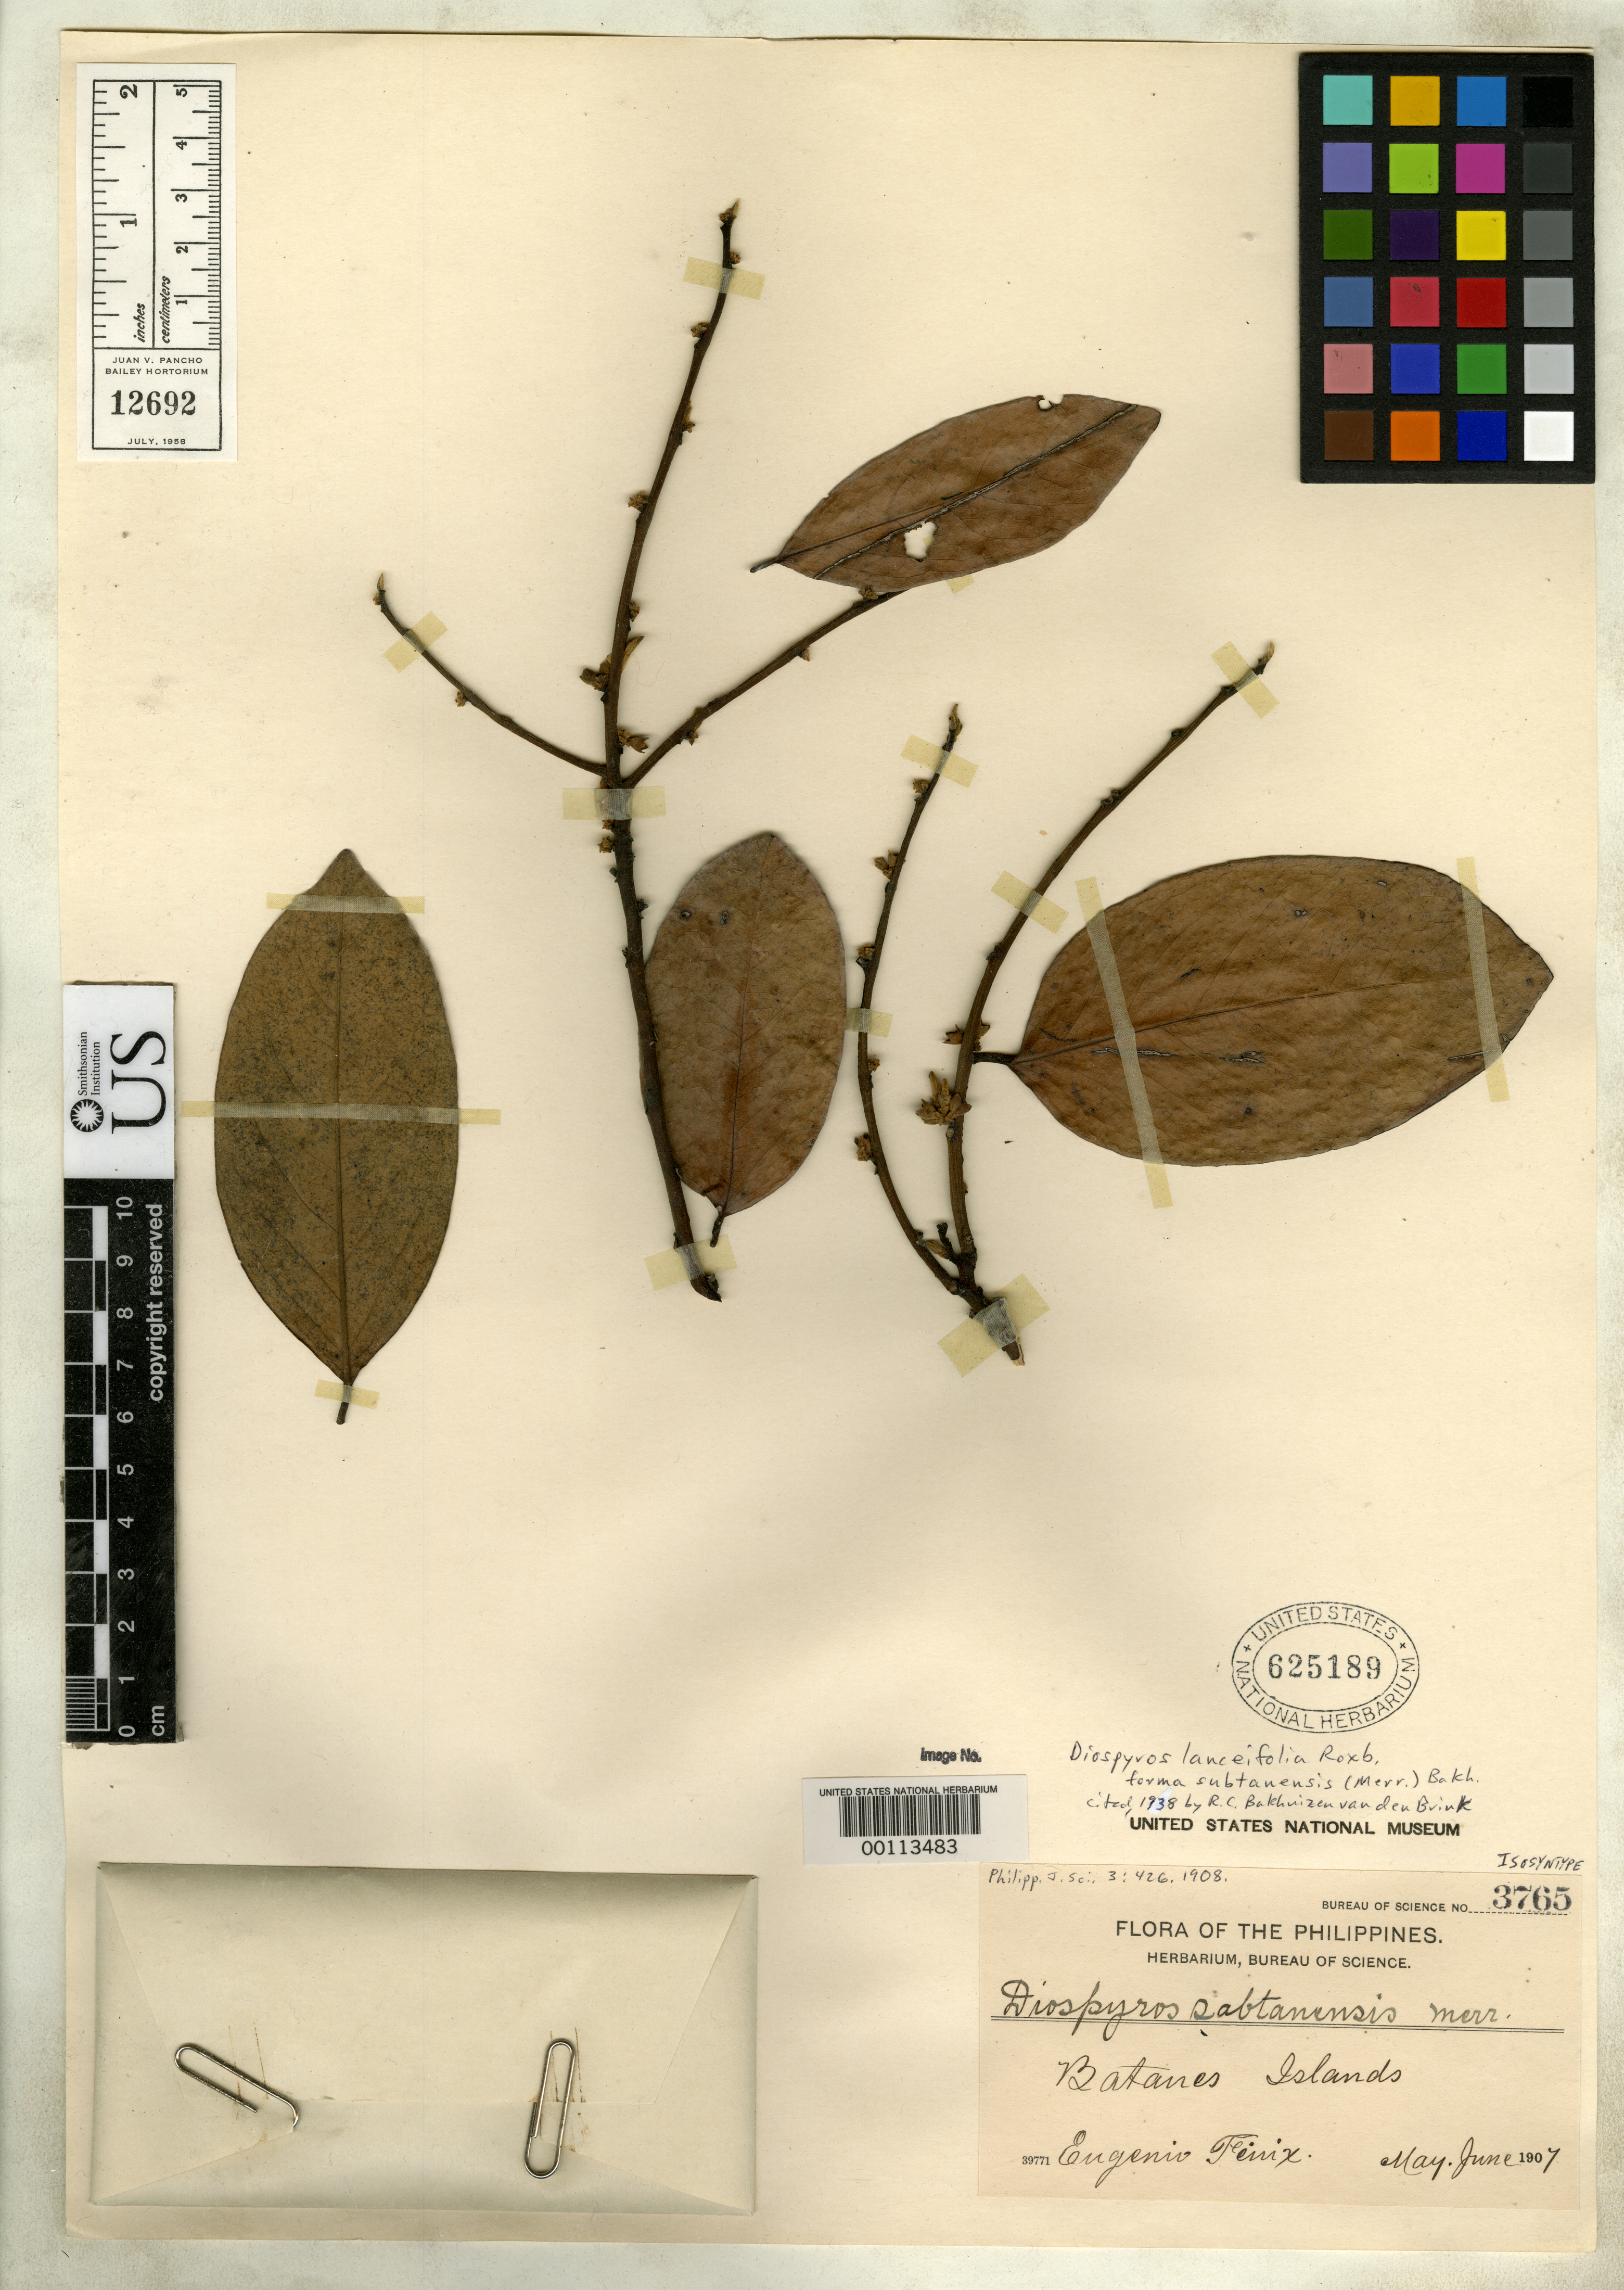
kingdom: Plantae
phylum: Tracheophyta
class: Magnoliopsida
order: Ericales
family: Ebenaceae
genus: Diospyros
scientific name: Diospyros sabtanensis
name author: Merr.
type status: Isosyntype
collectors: E. Fénix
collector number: Bur. Sci. 3765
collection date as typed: May 1907 to -- Jun 1907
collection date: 1907-05/1907-06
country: Philippines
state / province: Central Luzon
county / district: Bataan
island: Luzon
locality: Batanes.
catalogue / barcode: US 625189